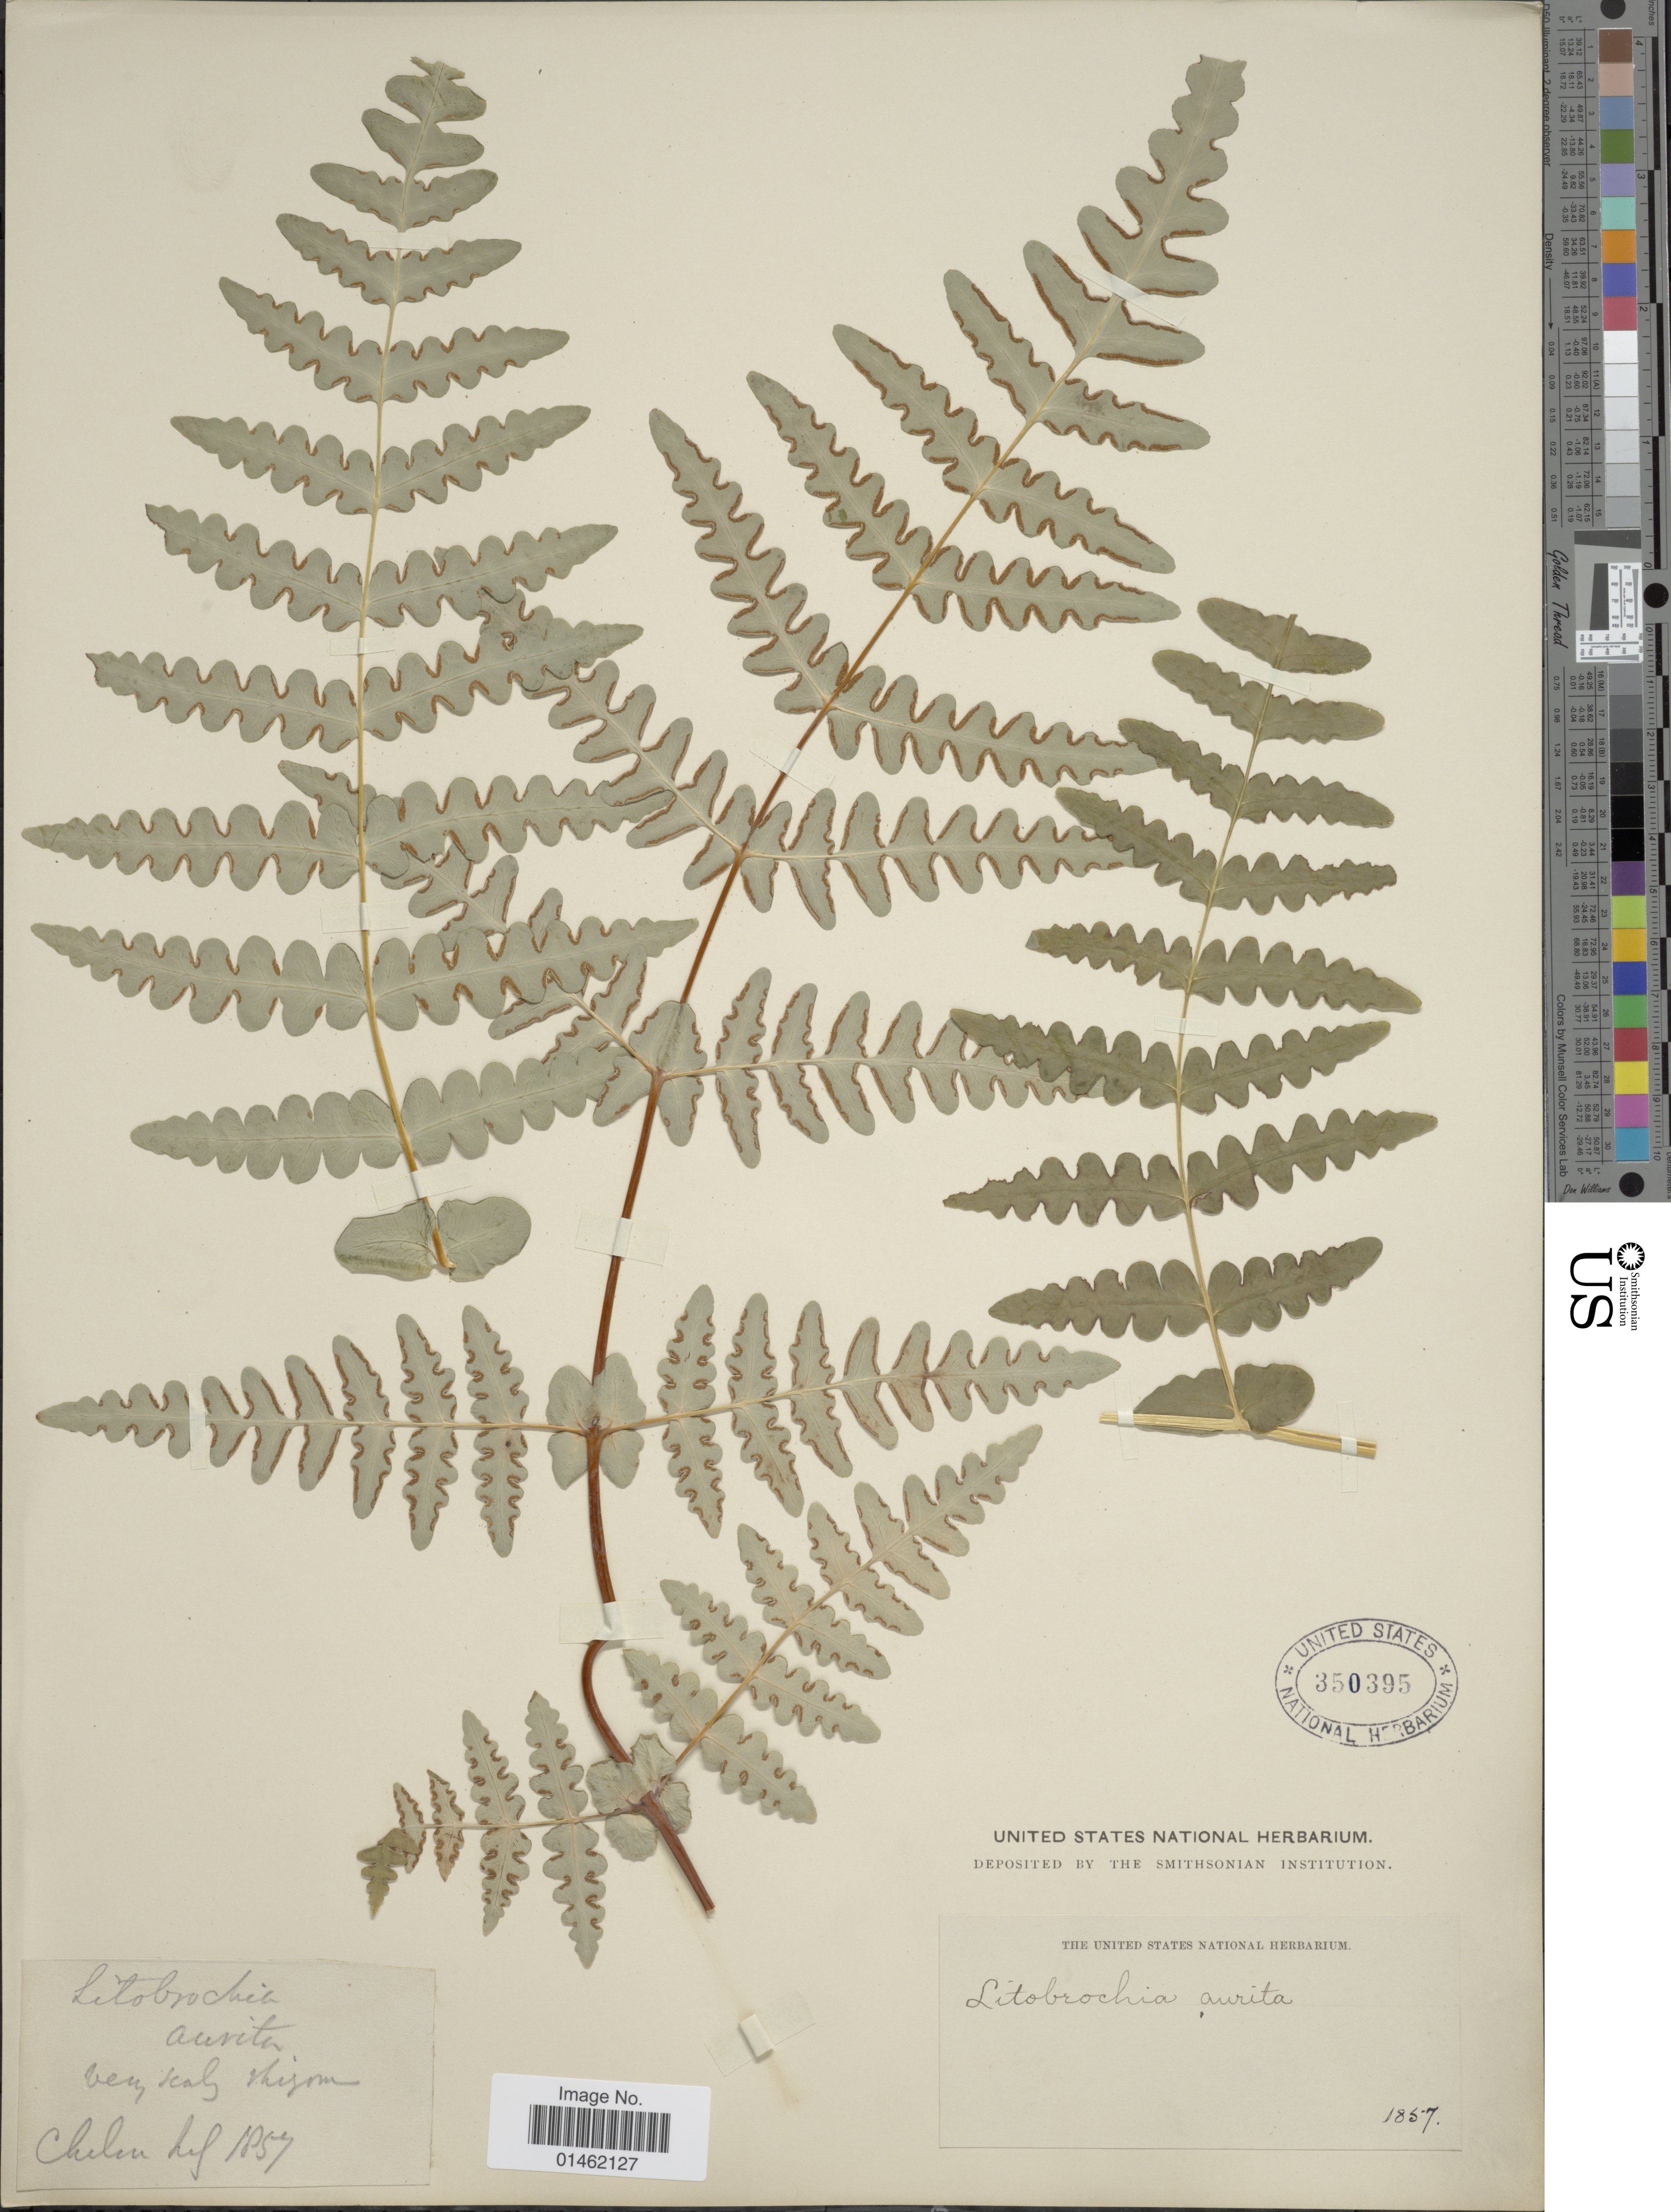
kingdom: Plantae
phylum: Tracheophyta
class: Polypodiopsida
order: Polypodiales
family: Dennstaedtiaceae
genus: Histiopteris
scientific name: Histiopteris incisa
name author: (Thunb.) J. Sm.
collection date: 1857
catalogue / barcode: US 350395